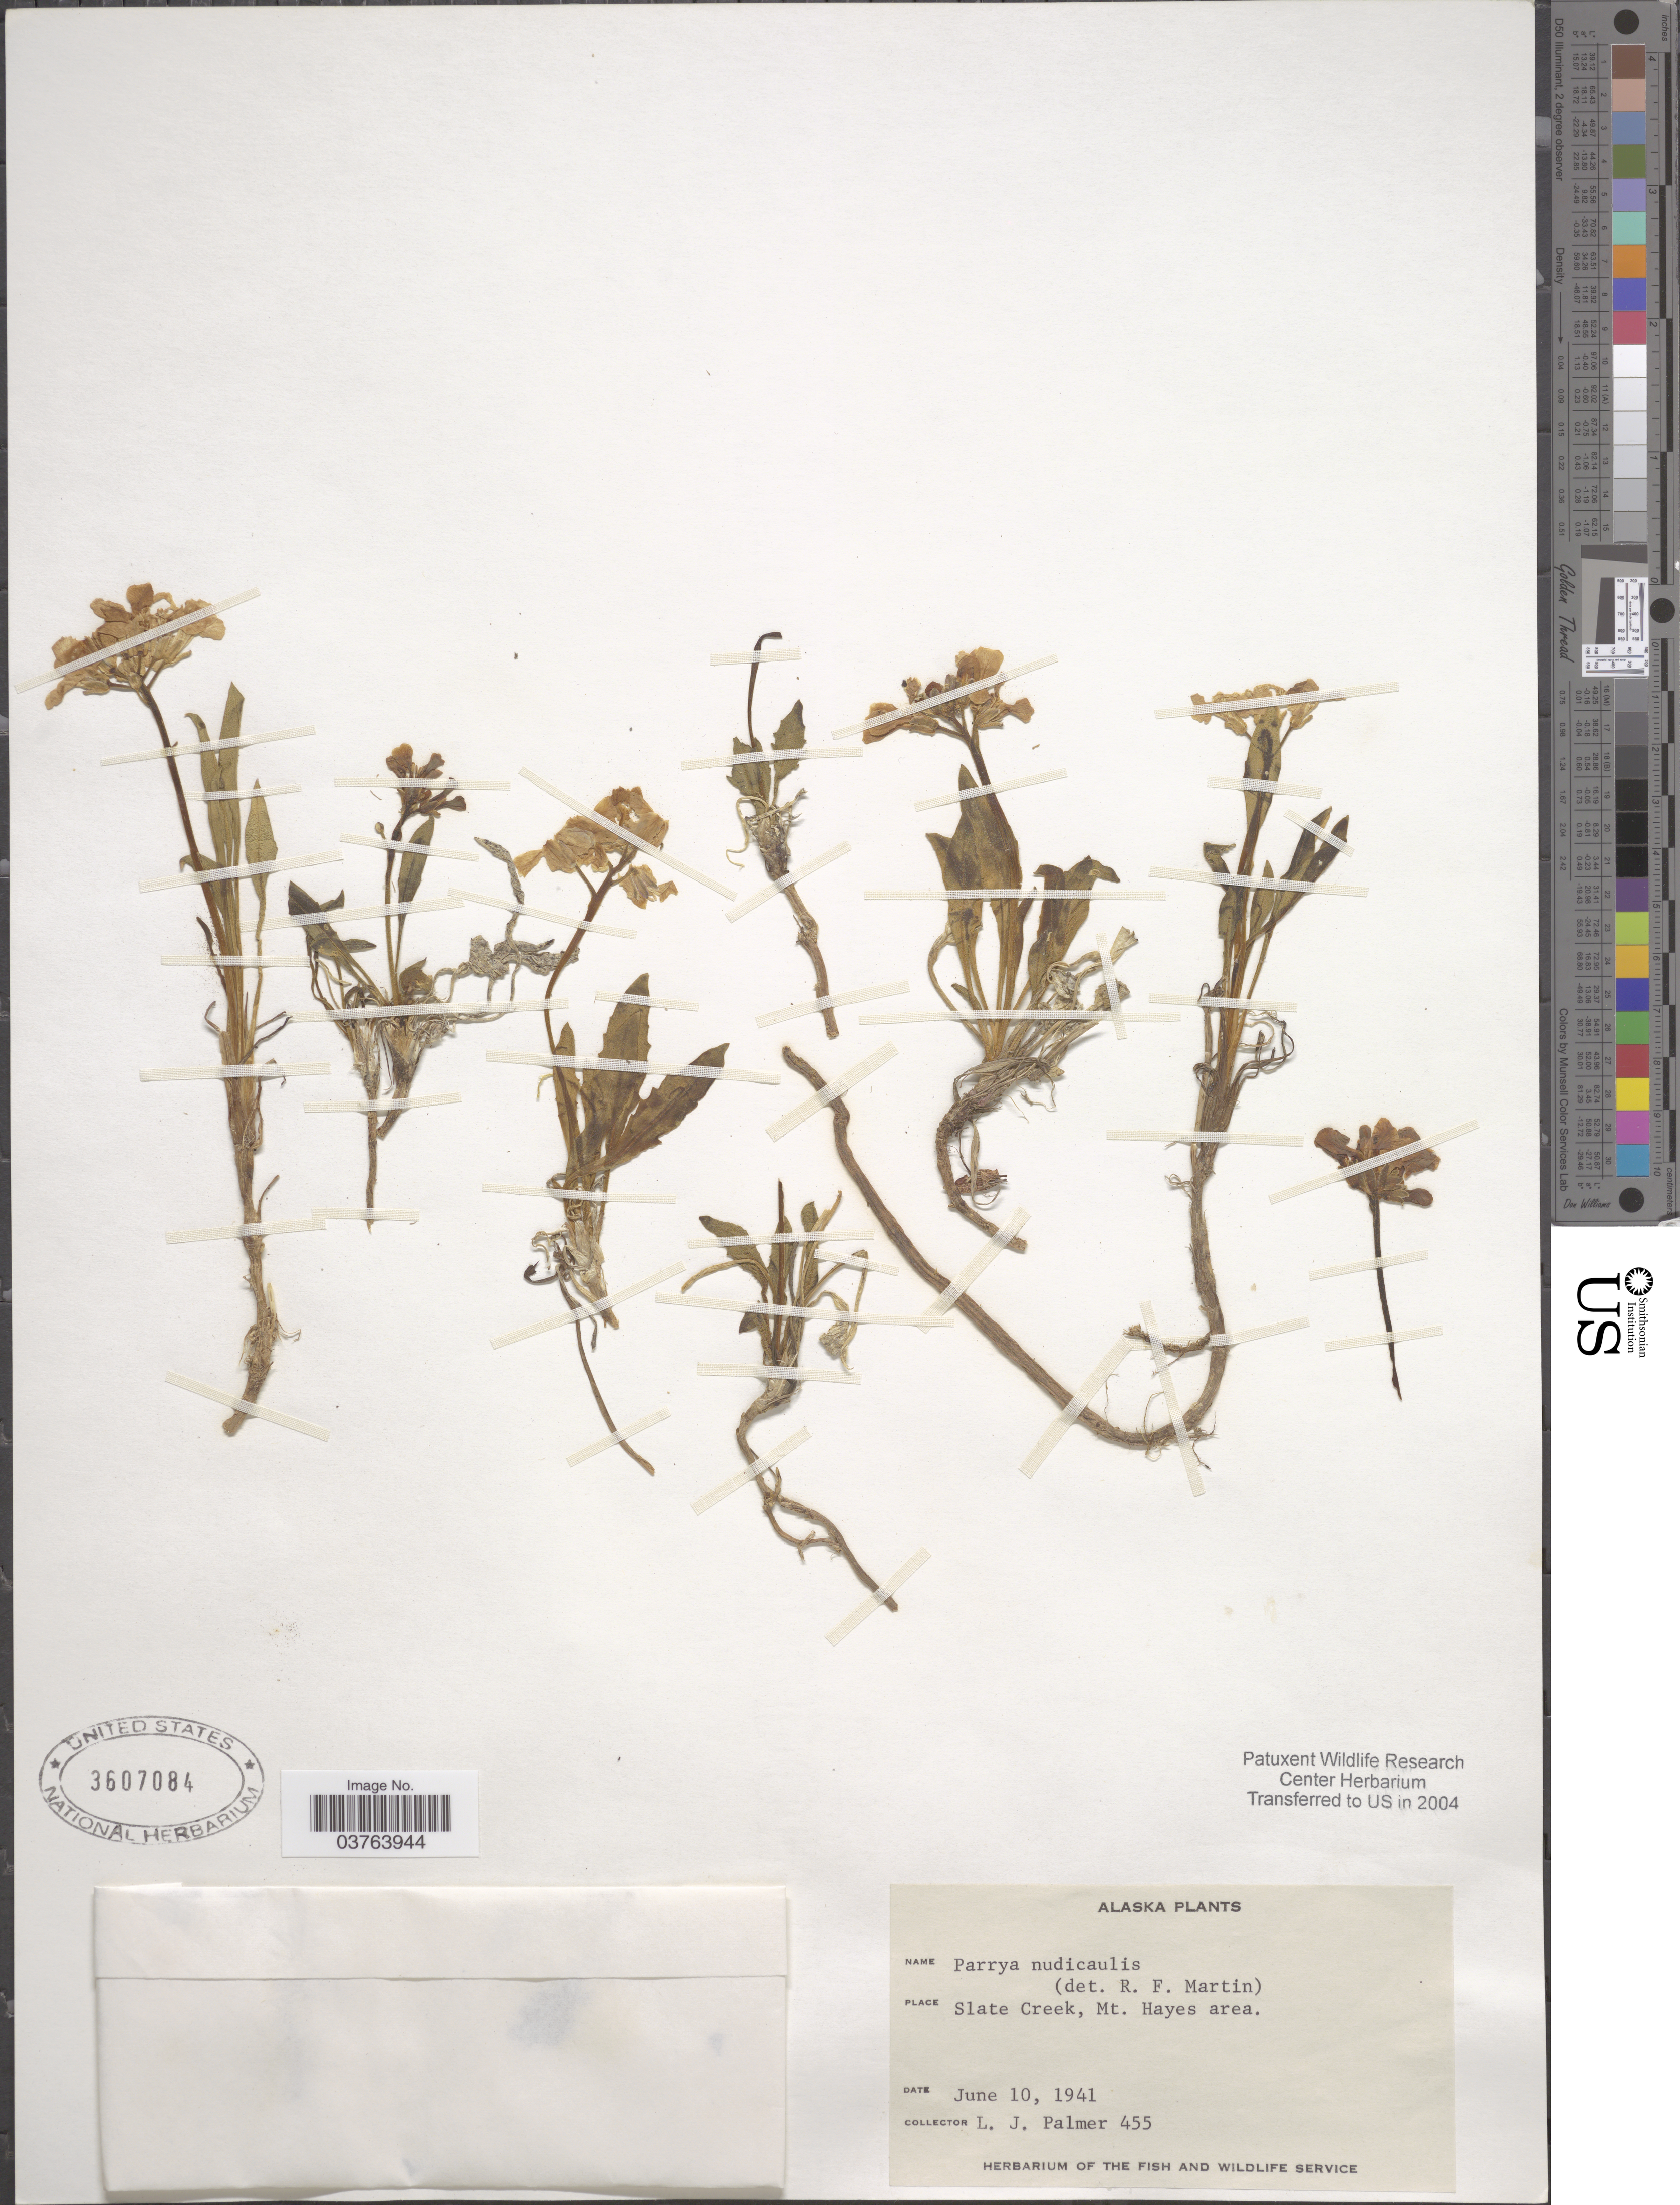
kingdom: Plantae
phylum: Tracheophyta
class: Magnoliopsida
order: Brassicales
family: Brassicaceae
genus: Parrya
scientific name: Parrya nudicaulis subsp. nudicaulis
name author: (L.) Regel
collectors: L. J. Palmer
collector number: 455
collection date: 1941-06-10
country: United States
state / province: Alaska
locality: Slate Creek, Mt. Hayes area.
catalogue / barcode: US 3607084